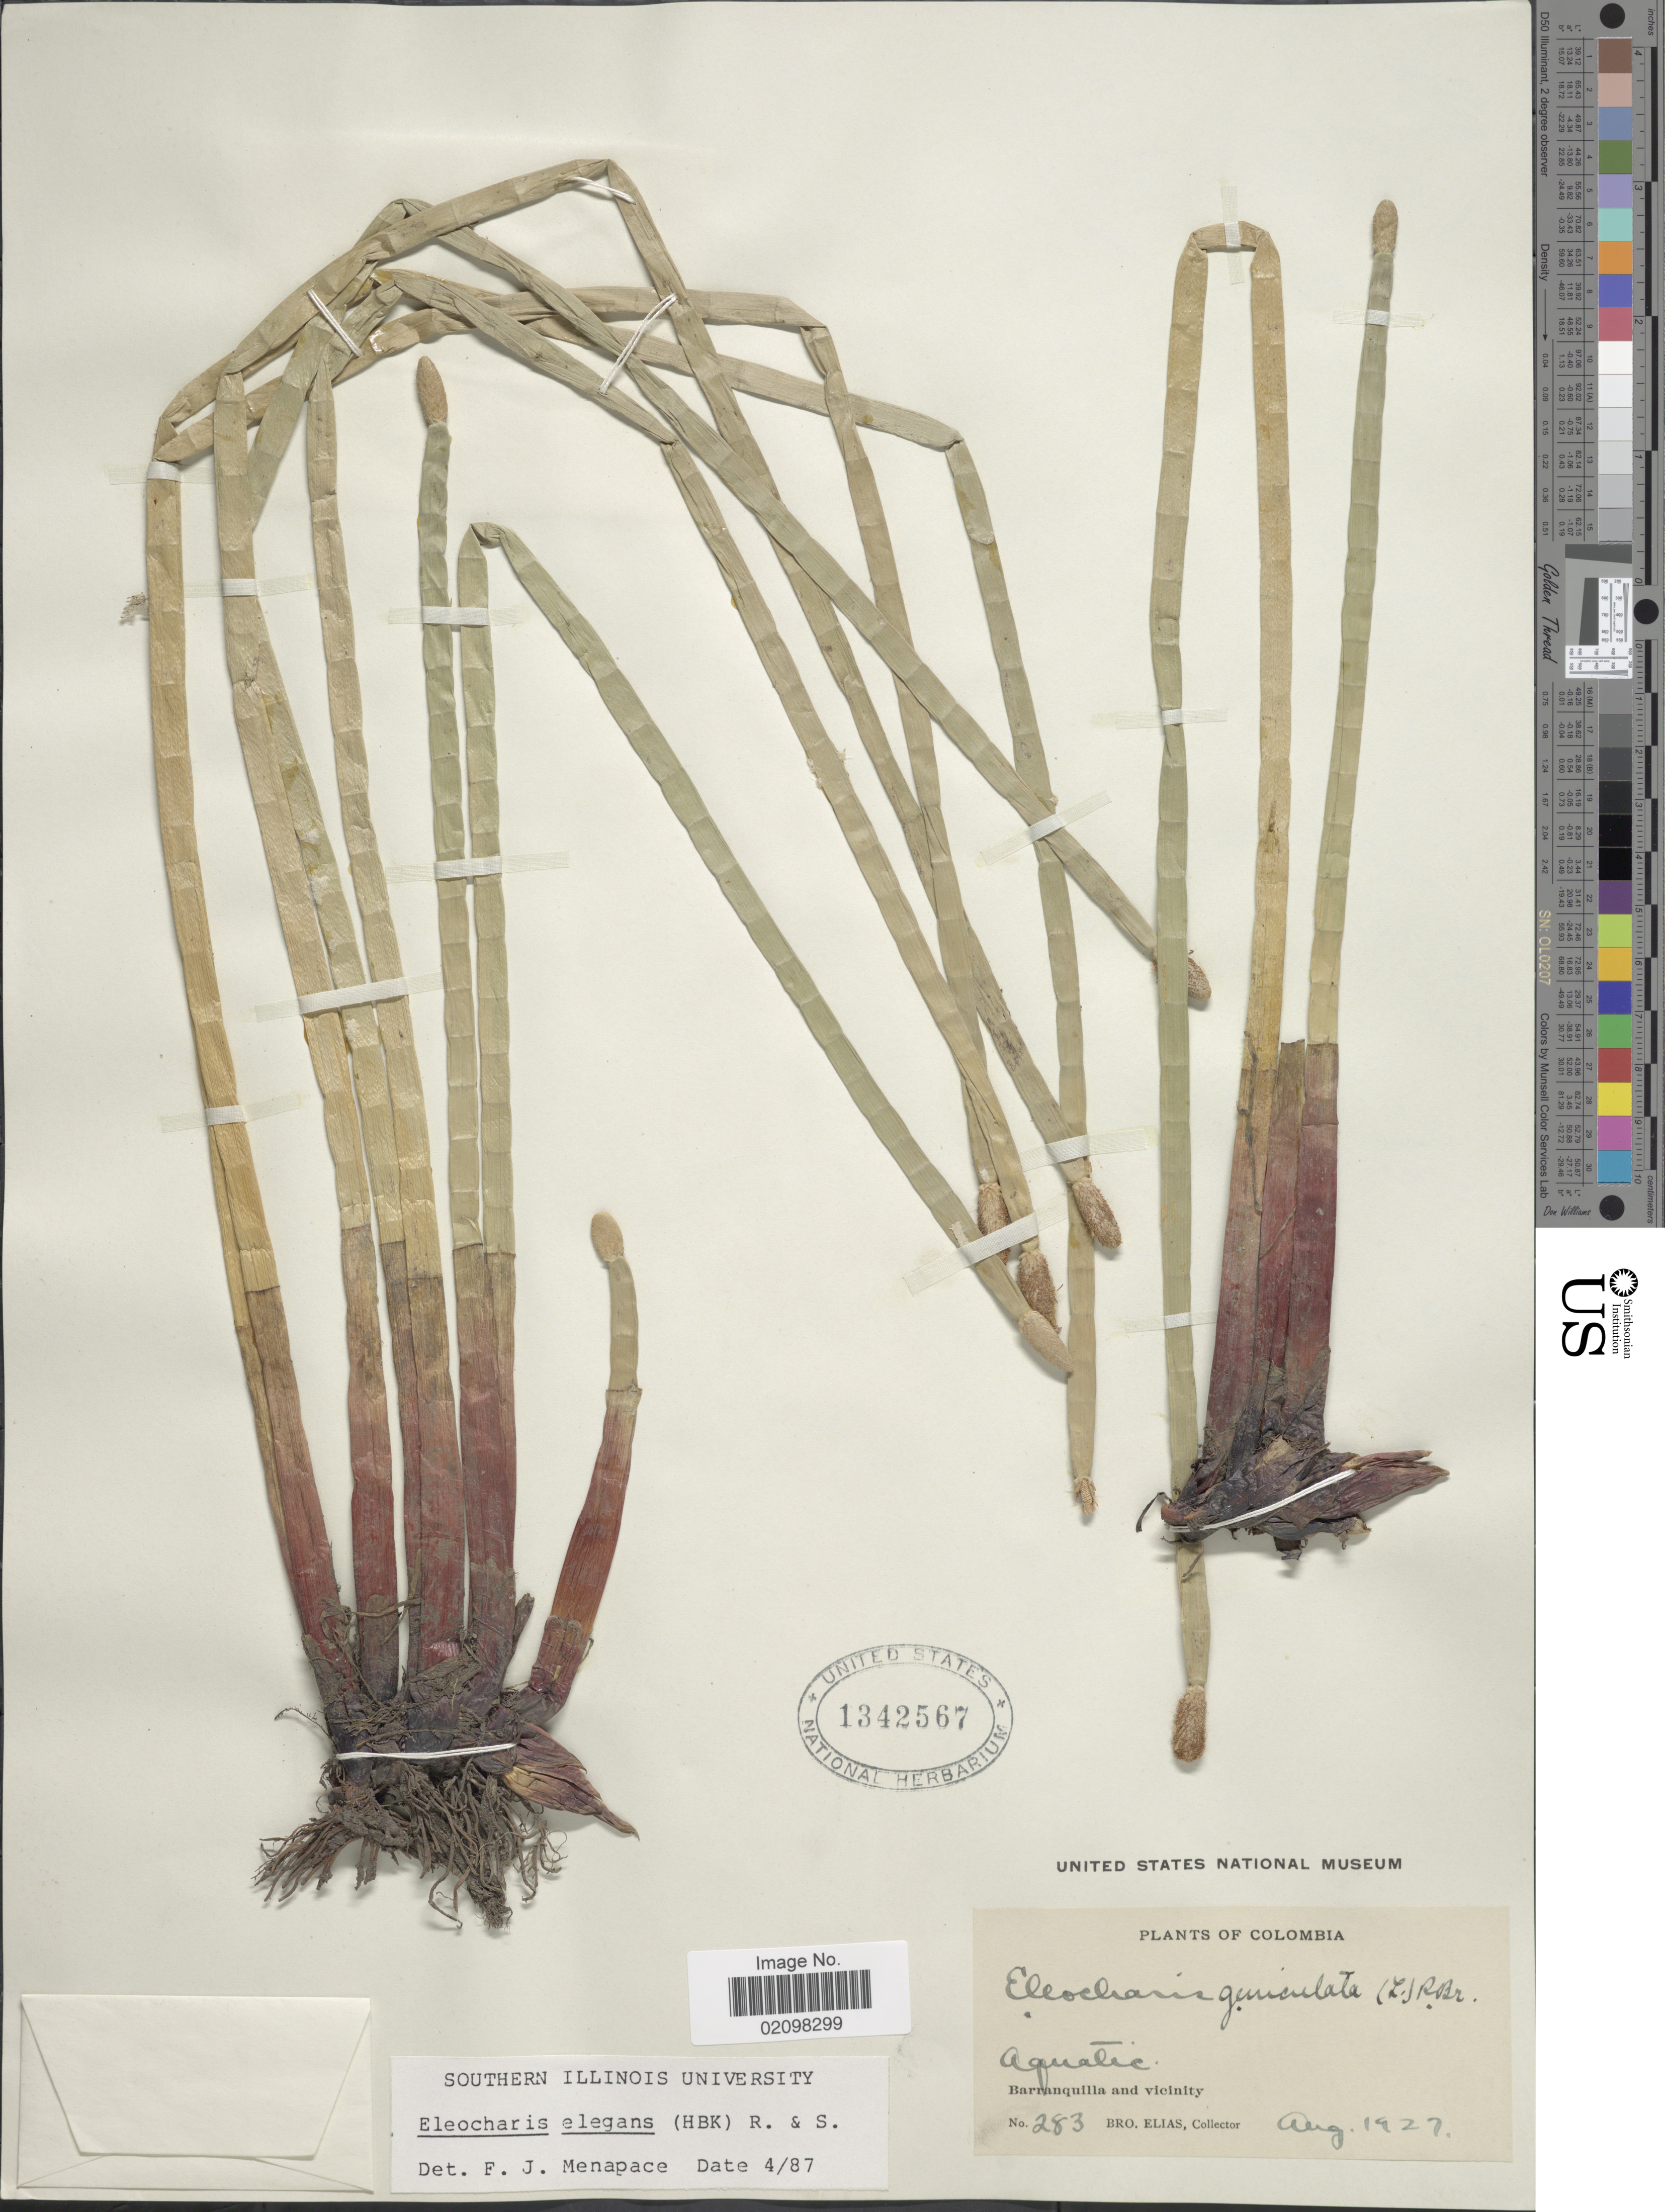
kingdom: Plantae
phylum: Tracheophyta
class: Liliopsida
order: Poales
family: Cyperaceae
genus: Eleocharis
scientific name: Eleocharis elegans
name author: (Kunth) Roem. & Schult.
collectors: Bro. Elias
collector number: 283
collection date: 1927-08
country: Colombia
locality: Aquatic. Barranquilla and vicinity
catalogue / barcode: US 1342567